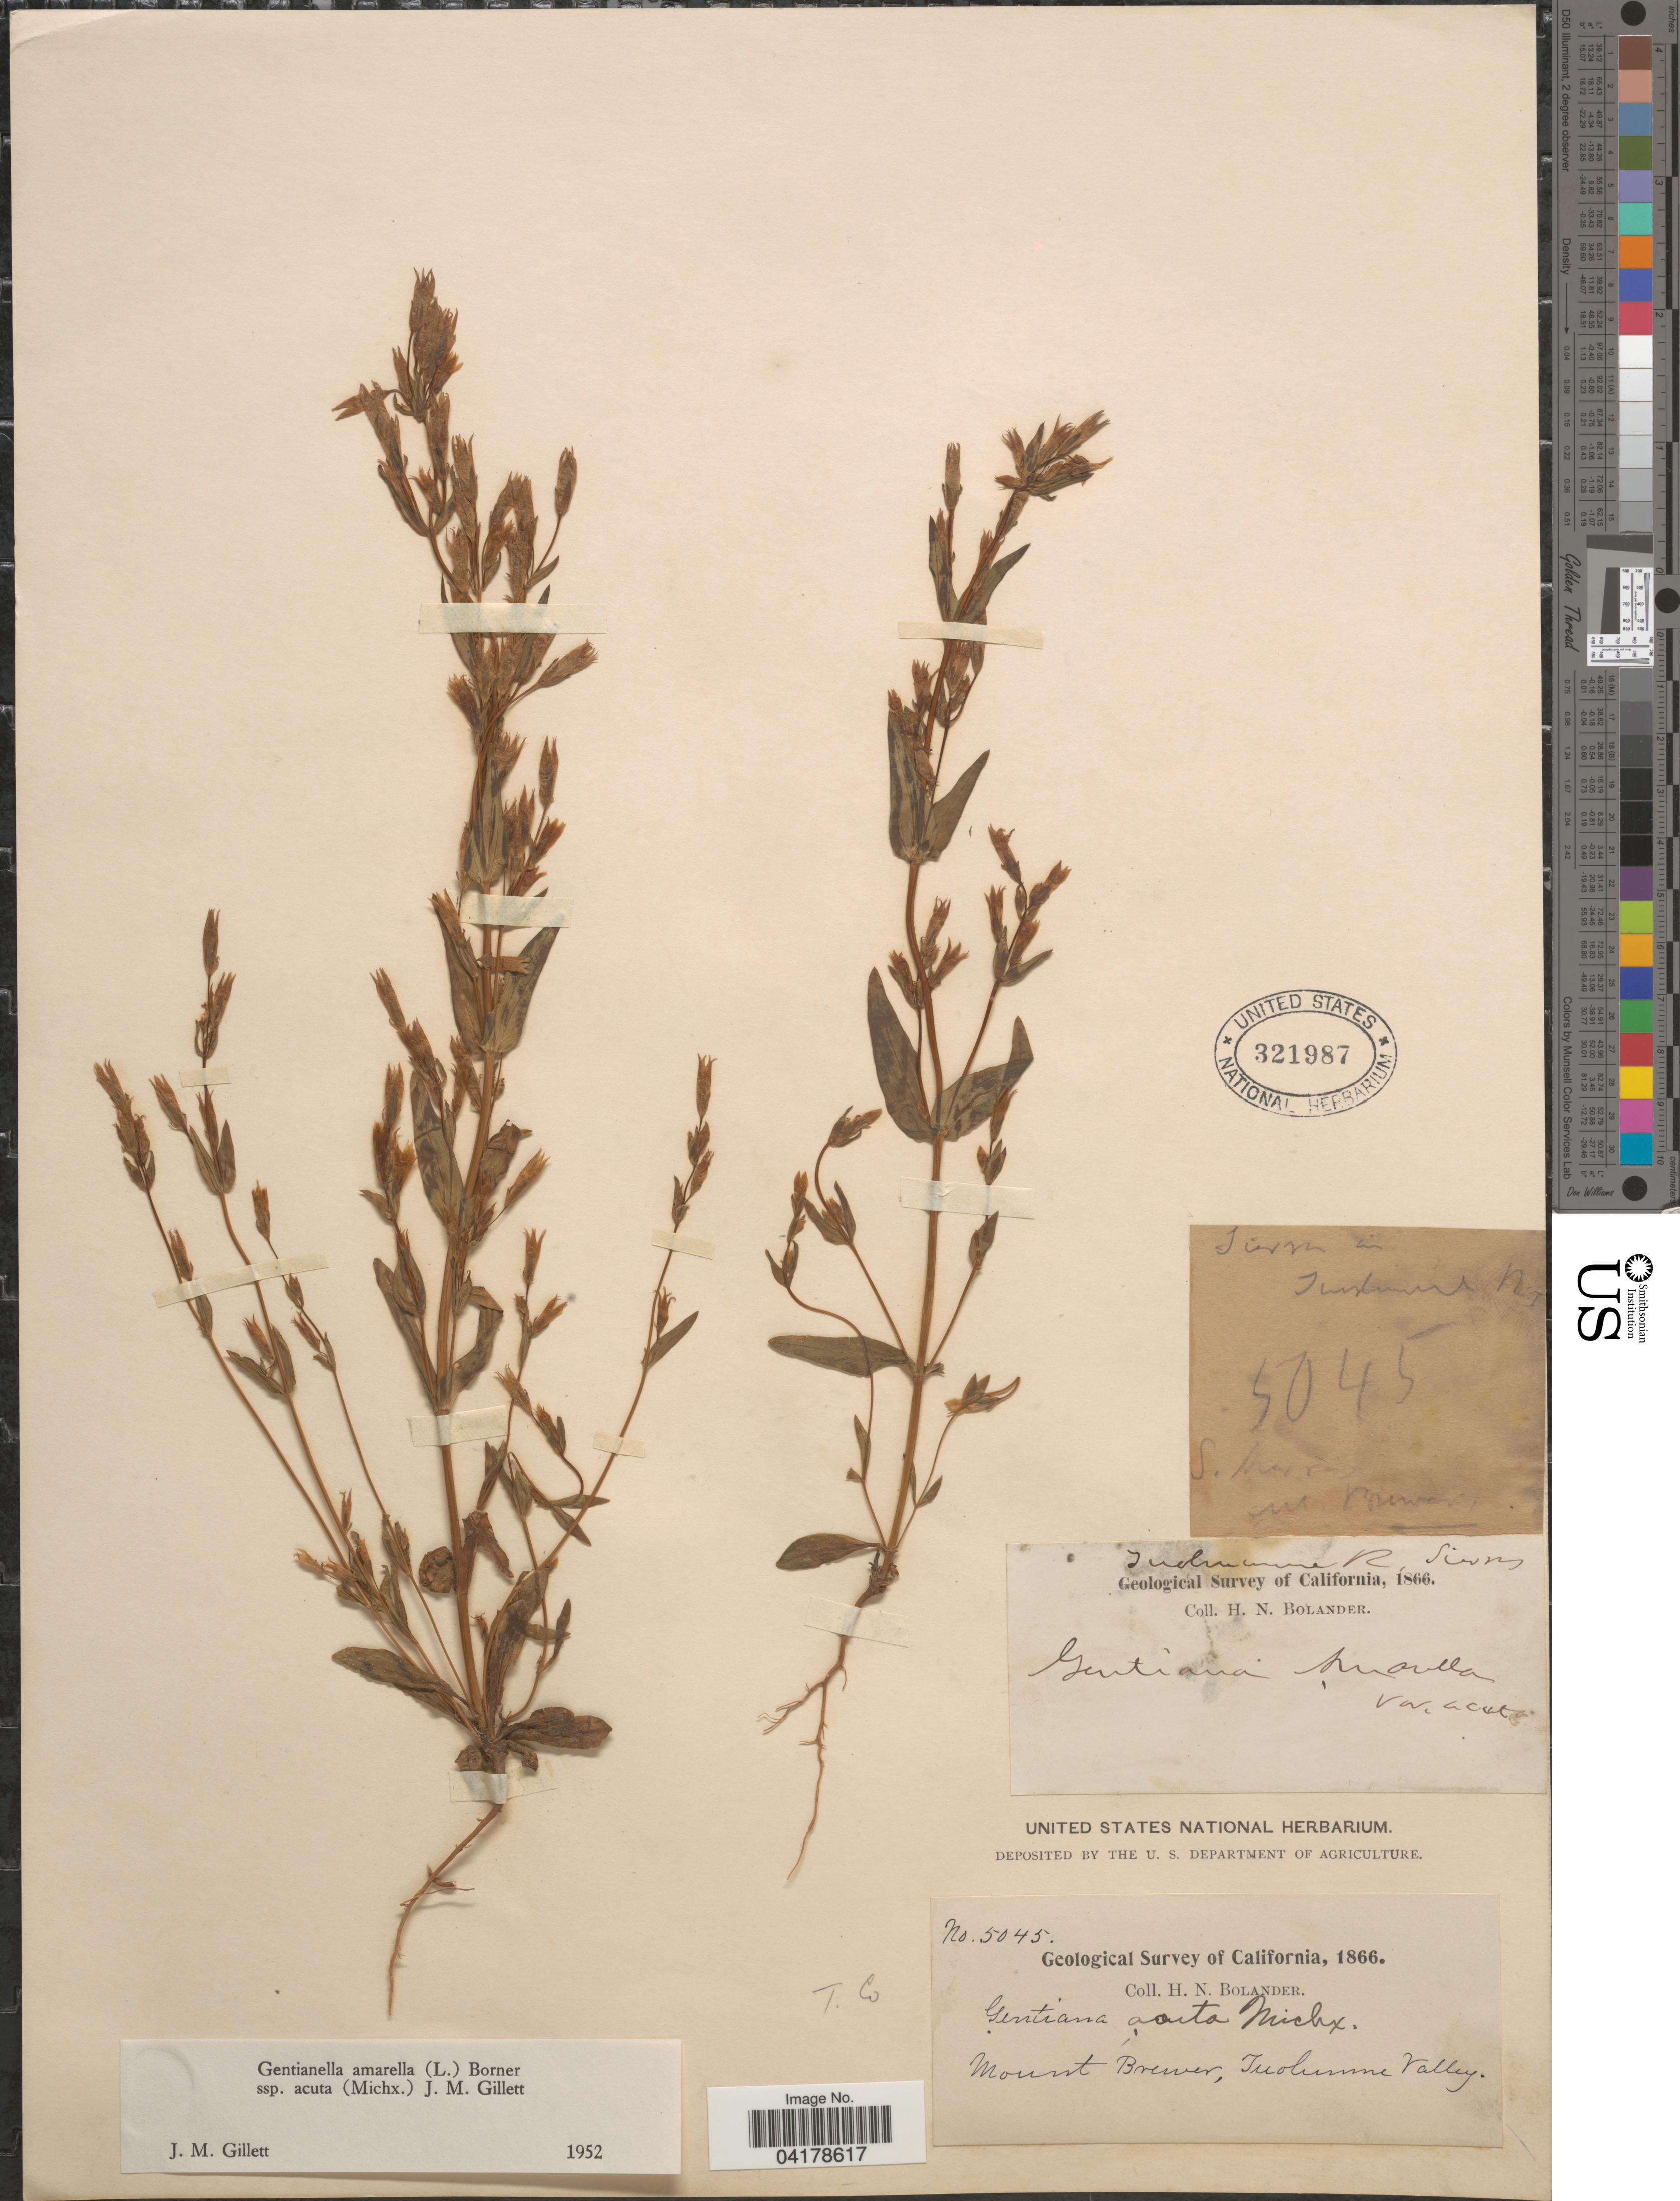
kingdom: Plantae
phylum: Tracheophyta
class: Magnoliopsida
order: Gentianales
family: Gentianaceae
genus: Gentianella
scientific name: Gentianella amarella subsp. acuta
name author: (Michx.) J.M. Gillett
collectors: H. Bolander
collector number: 5045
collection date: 1866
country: United States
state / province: California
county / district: Tuolumne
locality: T. Co. Tuolumne R. [unsure placement]. Geological Survey of California, 1866. Mount Brewer, Tuolumne Valley.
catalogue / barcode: US 321987